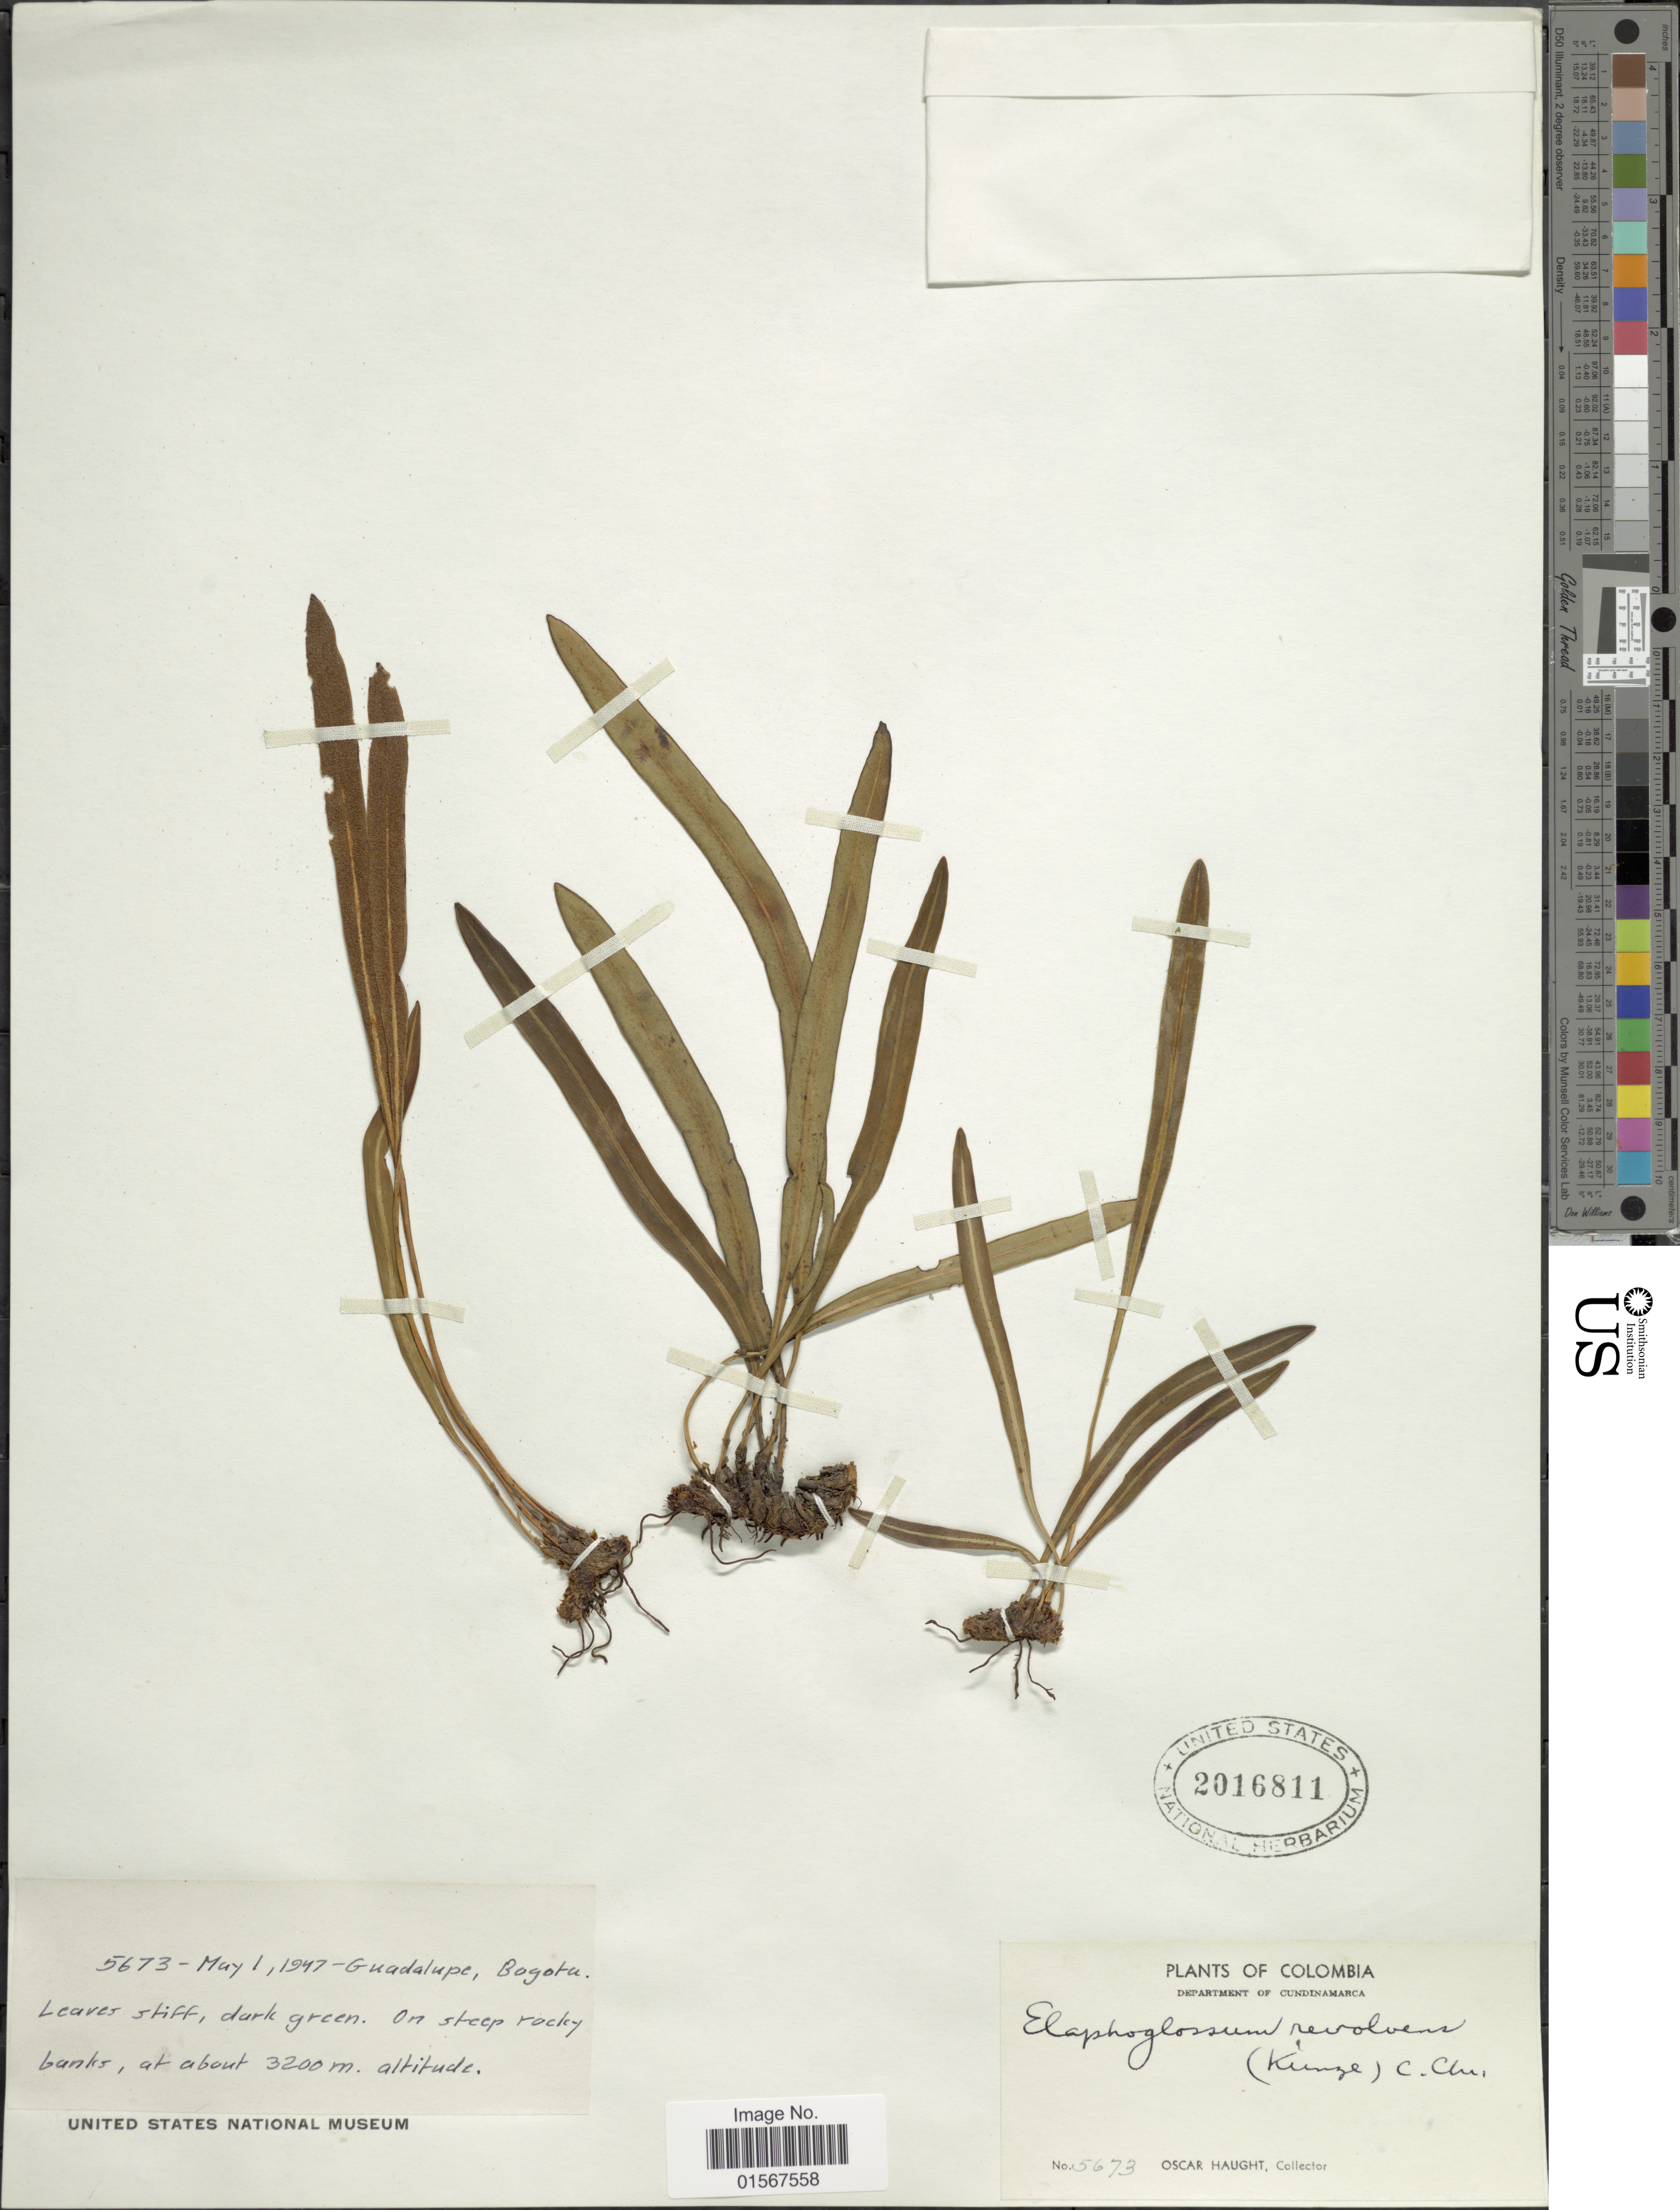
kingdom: Plantae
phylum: Tracheophyta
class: Polypodiopsida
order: Polypodiales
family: Dryopteridaceae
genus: Elaphoglossum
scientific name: Elaphoglossum revolvens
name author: (Fée) C. Chr.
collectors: O. L. Haught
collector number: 5673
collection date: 1947-05-01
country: Colombia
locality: Department of Cundinamarca, Guadalupe, Bogota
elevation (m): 3200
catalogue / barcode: US 2016811